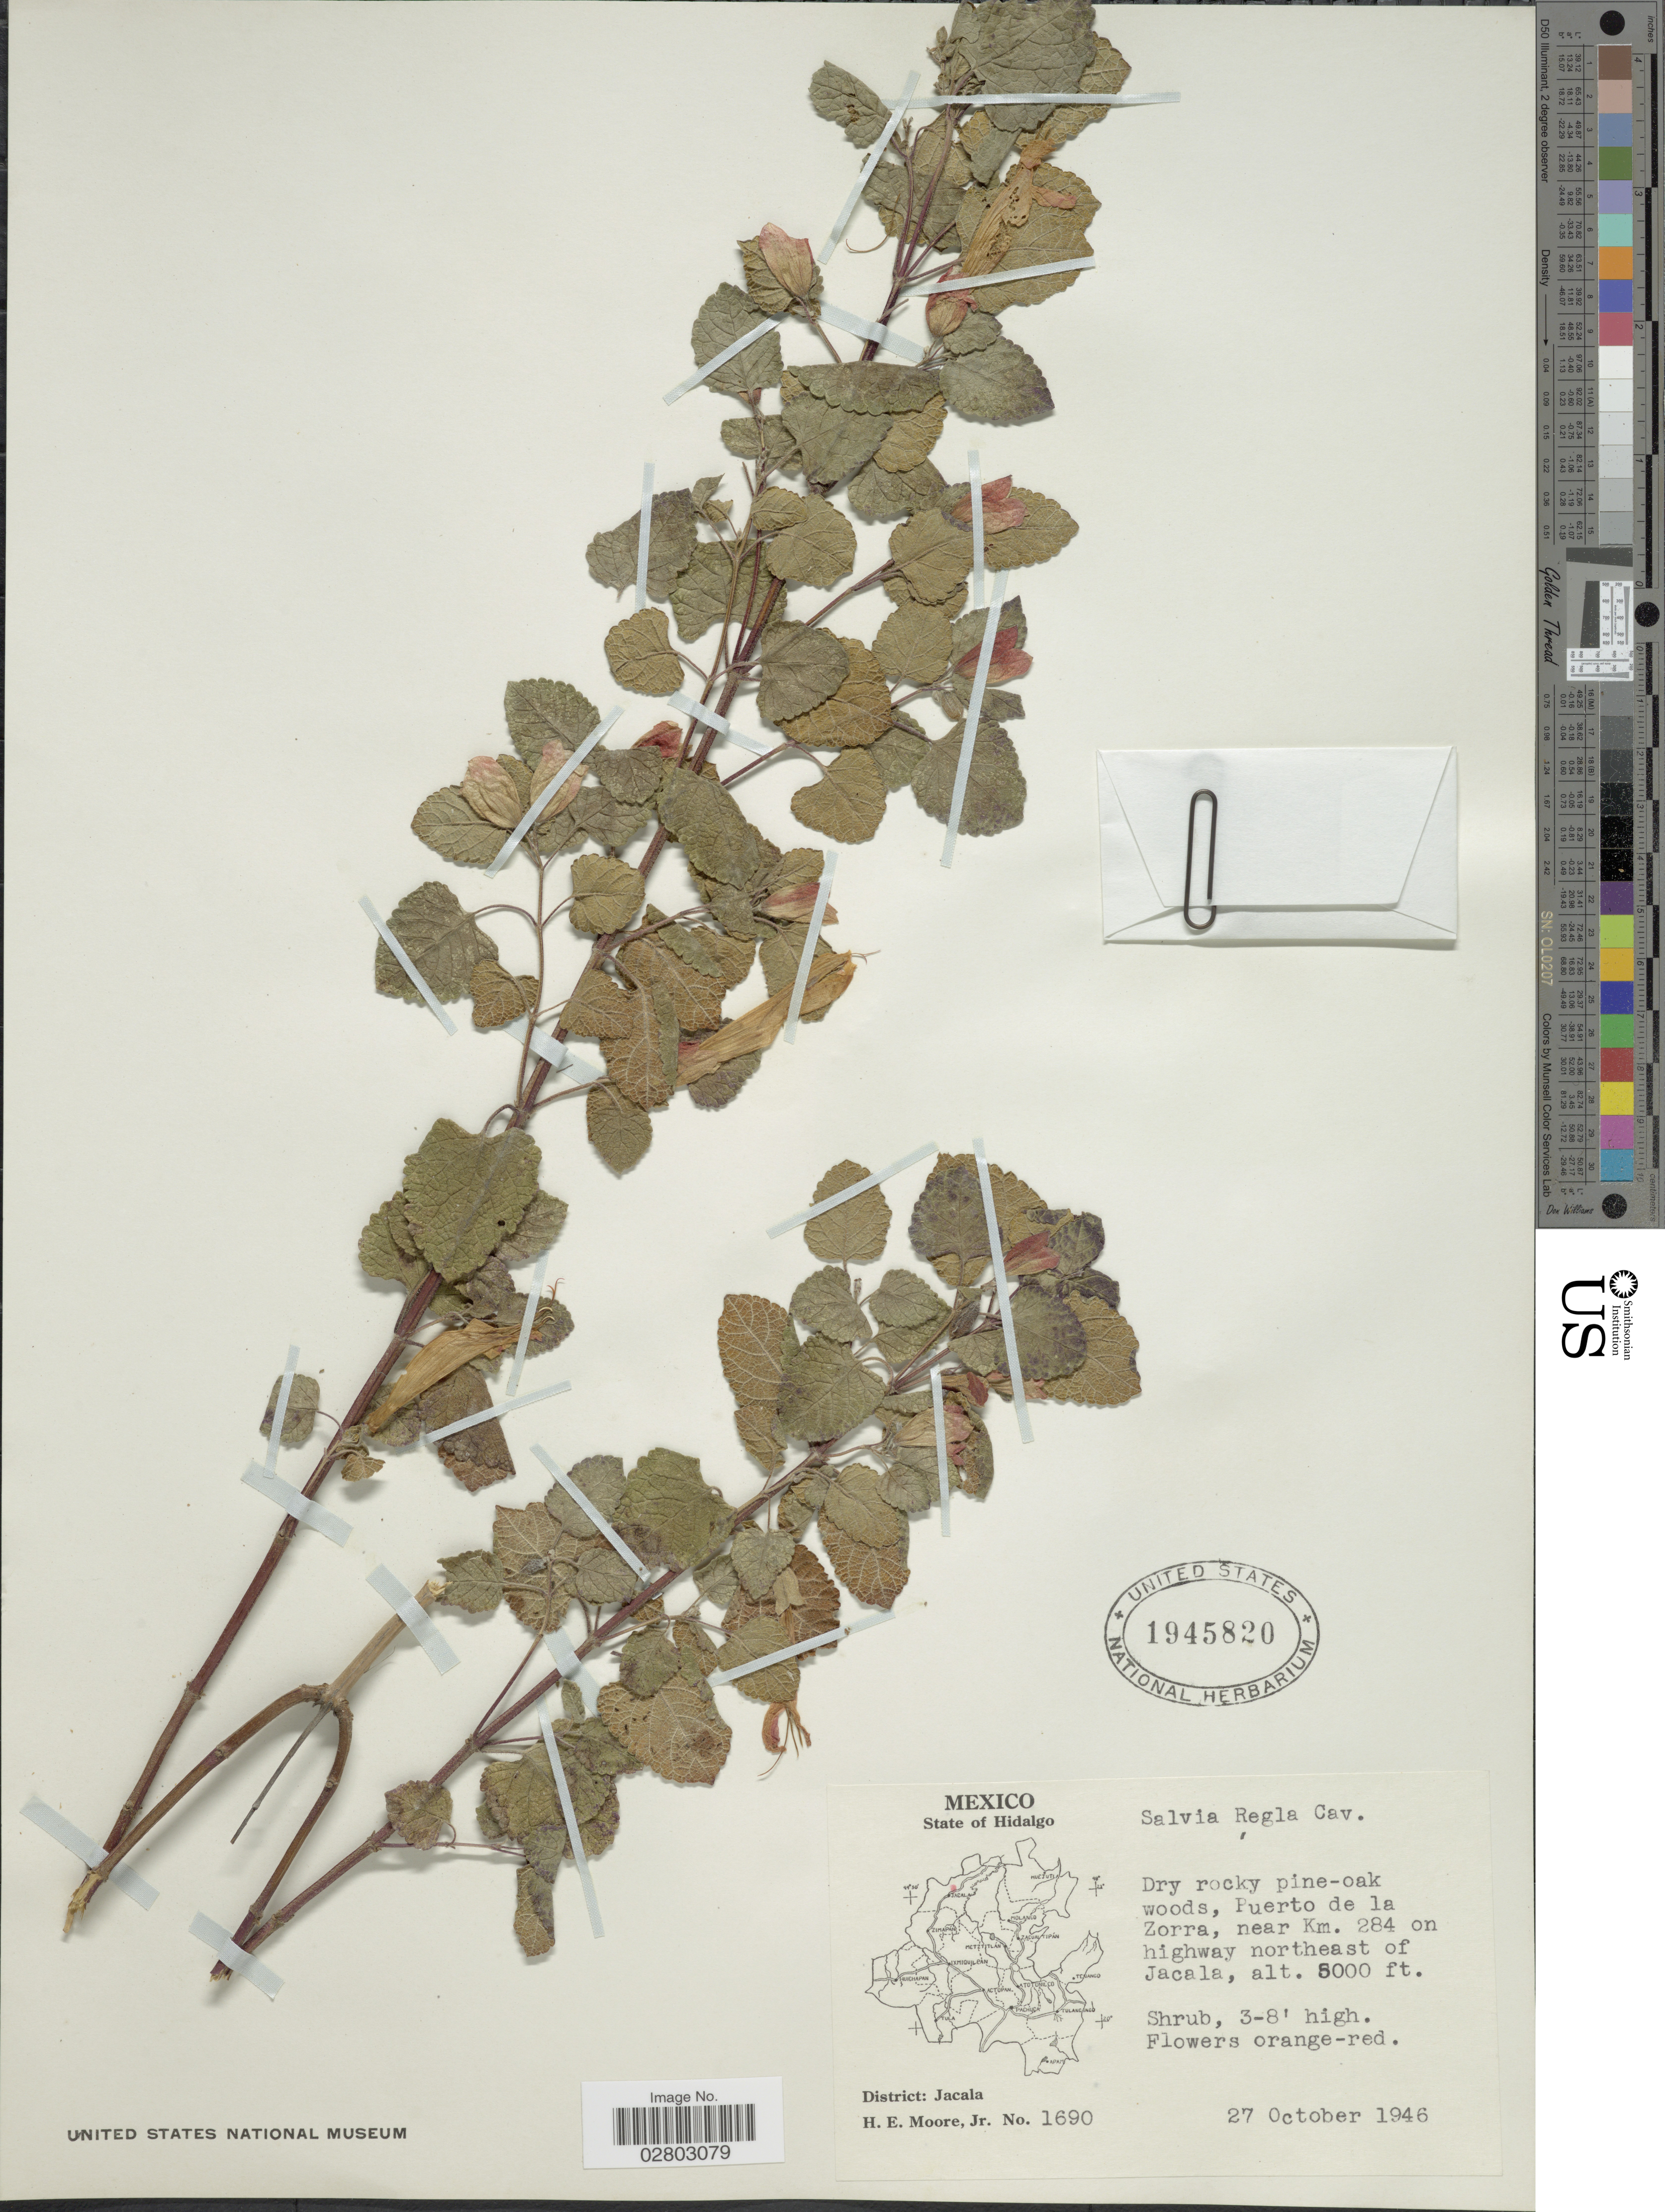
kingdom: Plantae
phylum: Tracheophyta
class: Magnoliopsida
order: Lamiales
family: Lamiaceae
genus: Salvia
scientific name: Salvia regla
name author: Cav.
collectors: H. Moore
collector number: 1690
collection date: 1946-10-27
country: Mexico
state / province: Hidalgo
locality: State of Hidalgo, District Jacala, Puerto de la Zorra, near Km. 284 on highway northeast of Jacala.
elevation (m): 1524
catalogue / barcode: US 1945820